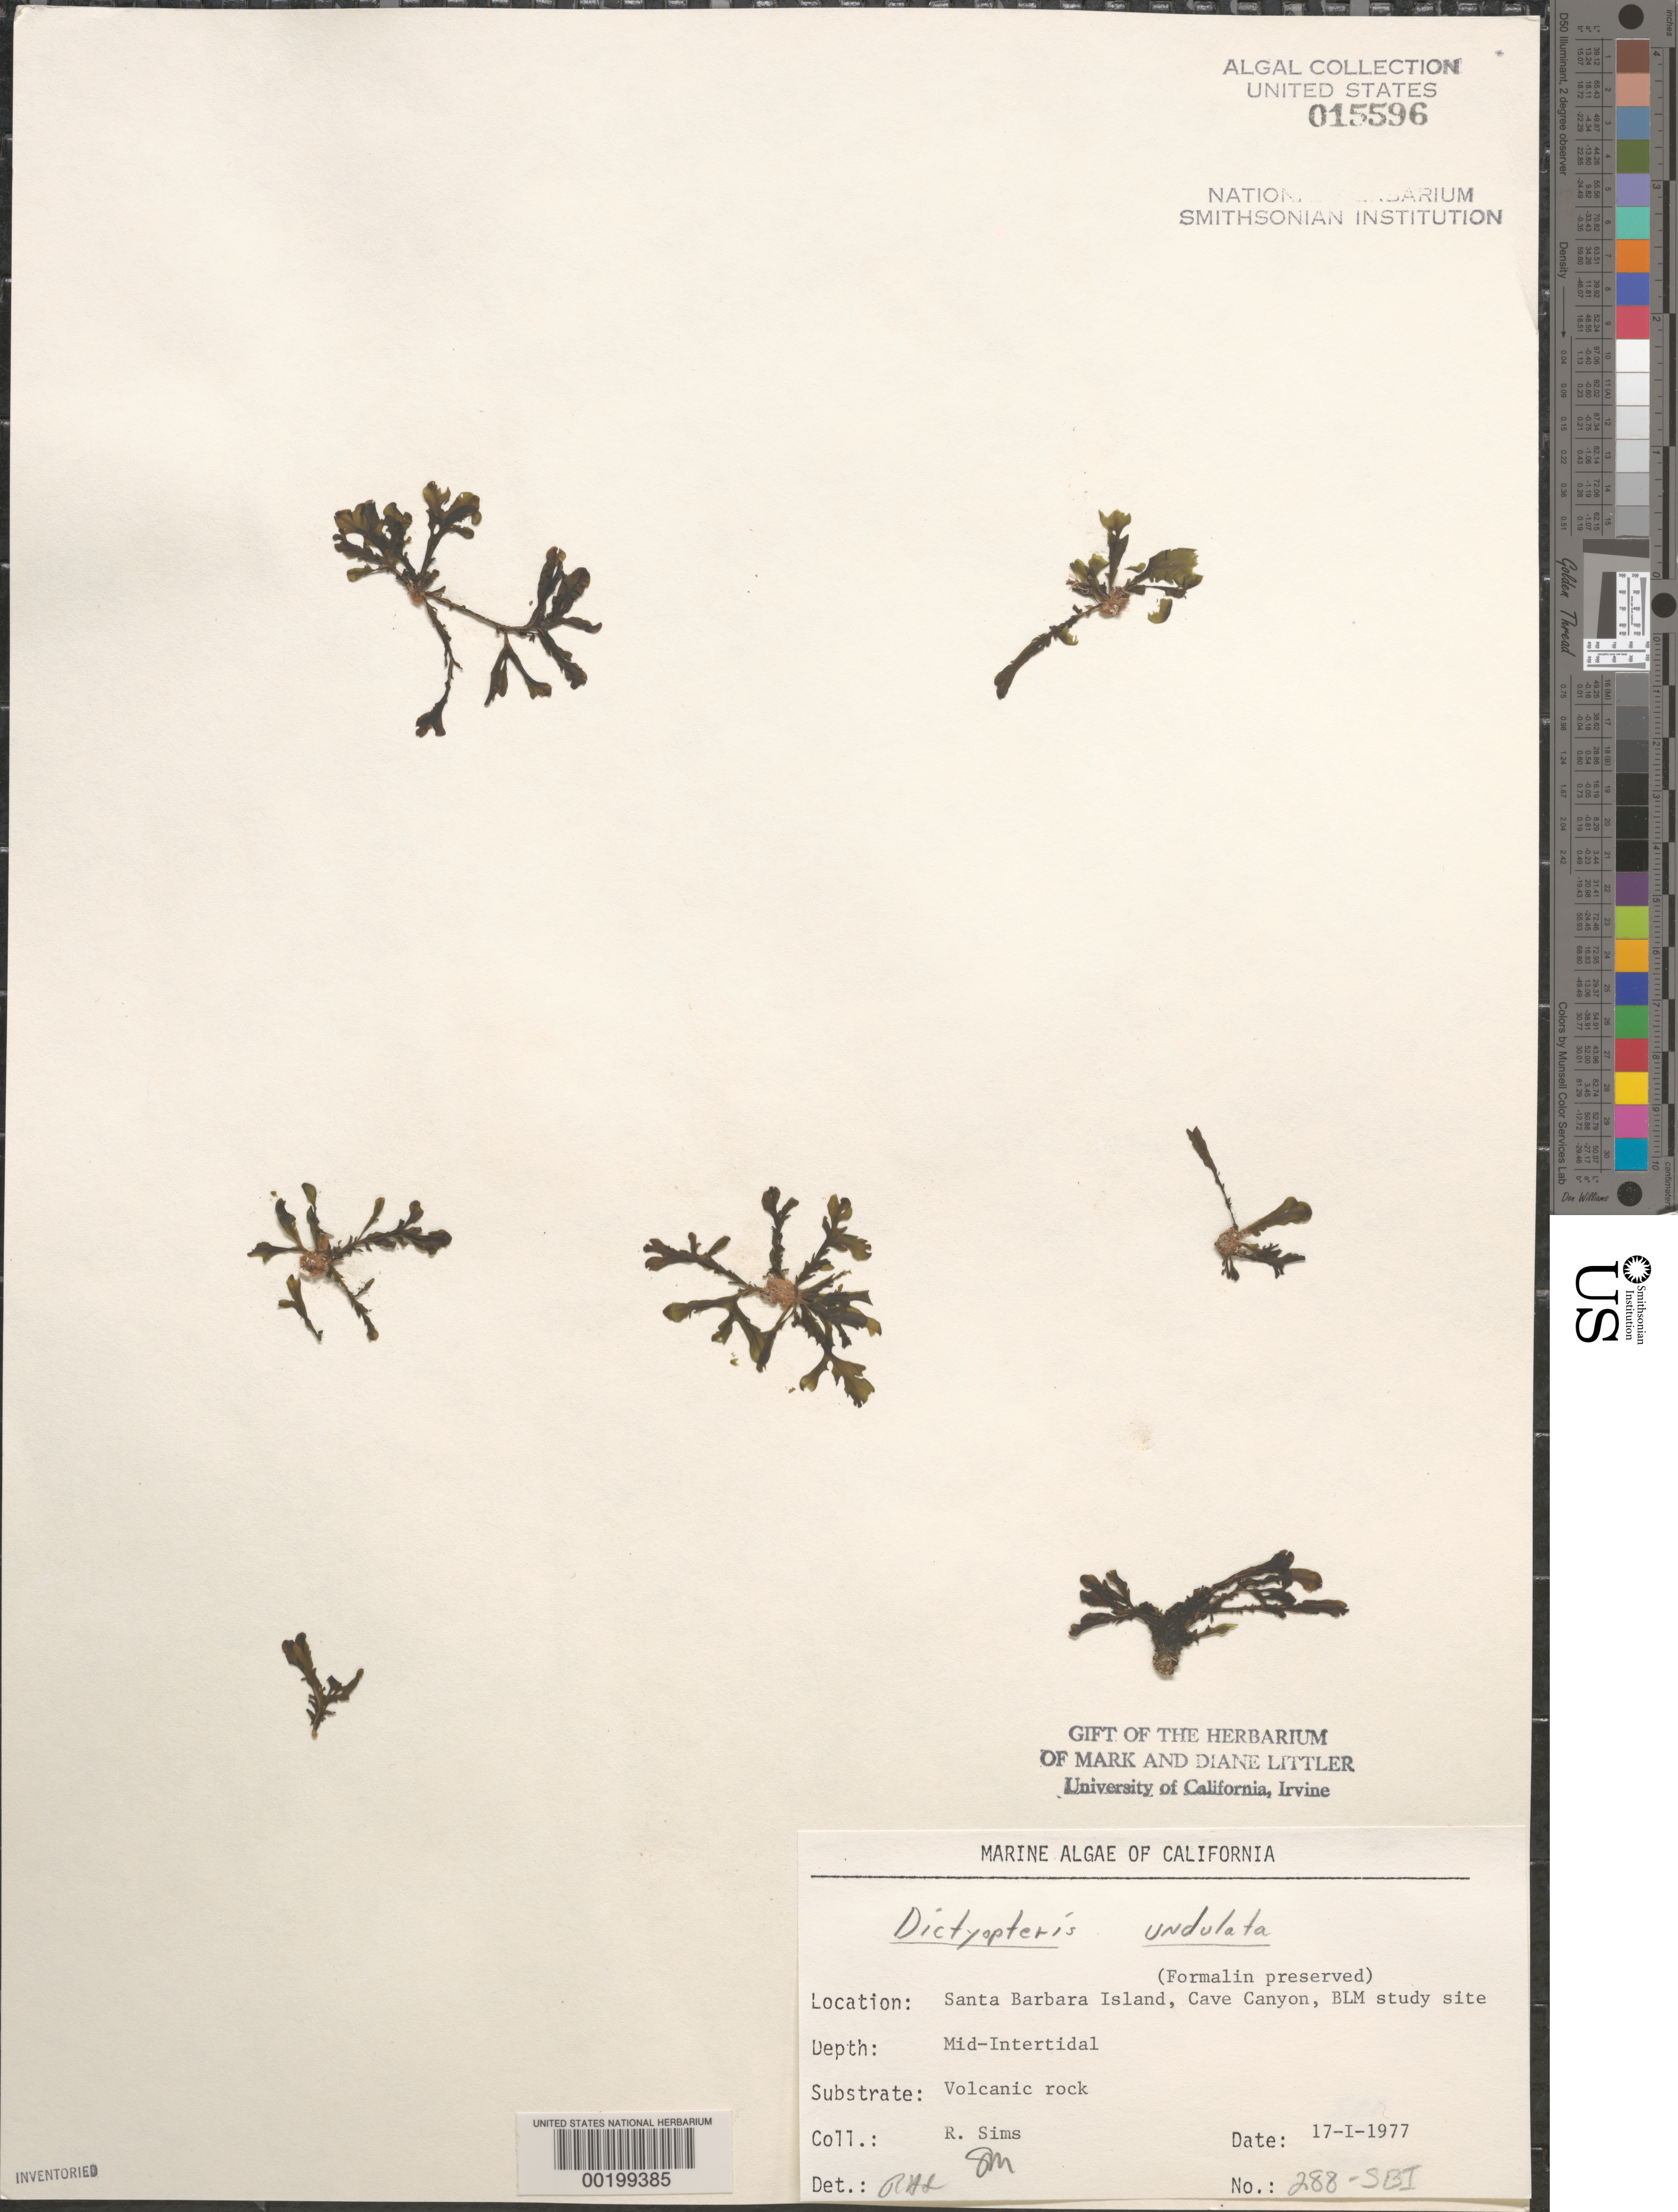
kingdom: Chromista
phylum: Ochrophyta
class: Phaeophyceae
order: Dictyotales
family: Dictyotaceae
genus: Dictyopteris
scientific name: Dictyopteris undulata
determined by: Sims, Robert H.; Murray, S. N.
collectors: R. H. Sims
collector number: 288-sbi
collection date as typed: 17 Jan 1977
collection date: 1977-01-17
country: United States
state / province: California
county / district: Santa Barbara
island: Santa Barbara Island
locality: Cave Canyon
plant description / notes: BLM-SOCALBIGHT Rocky Intertidal Survey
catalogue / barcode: US 15596